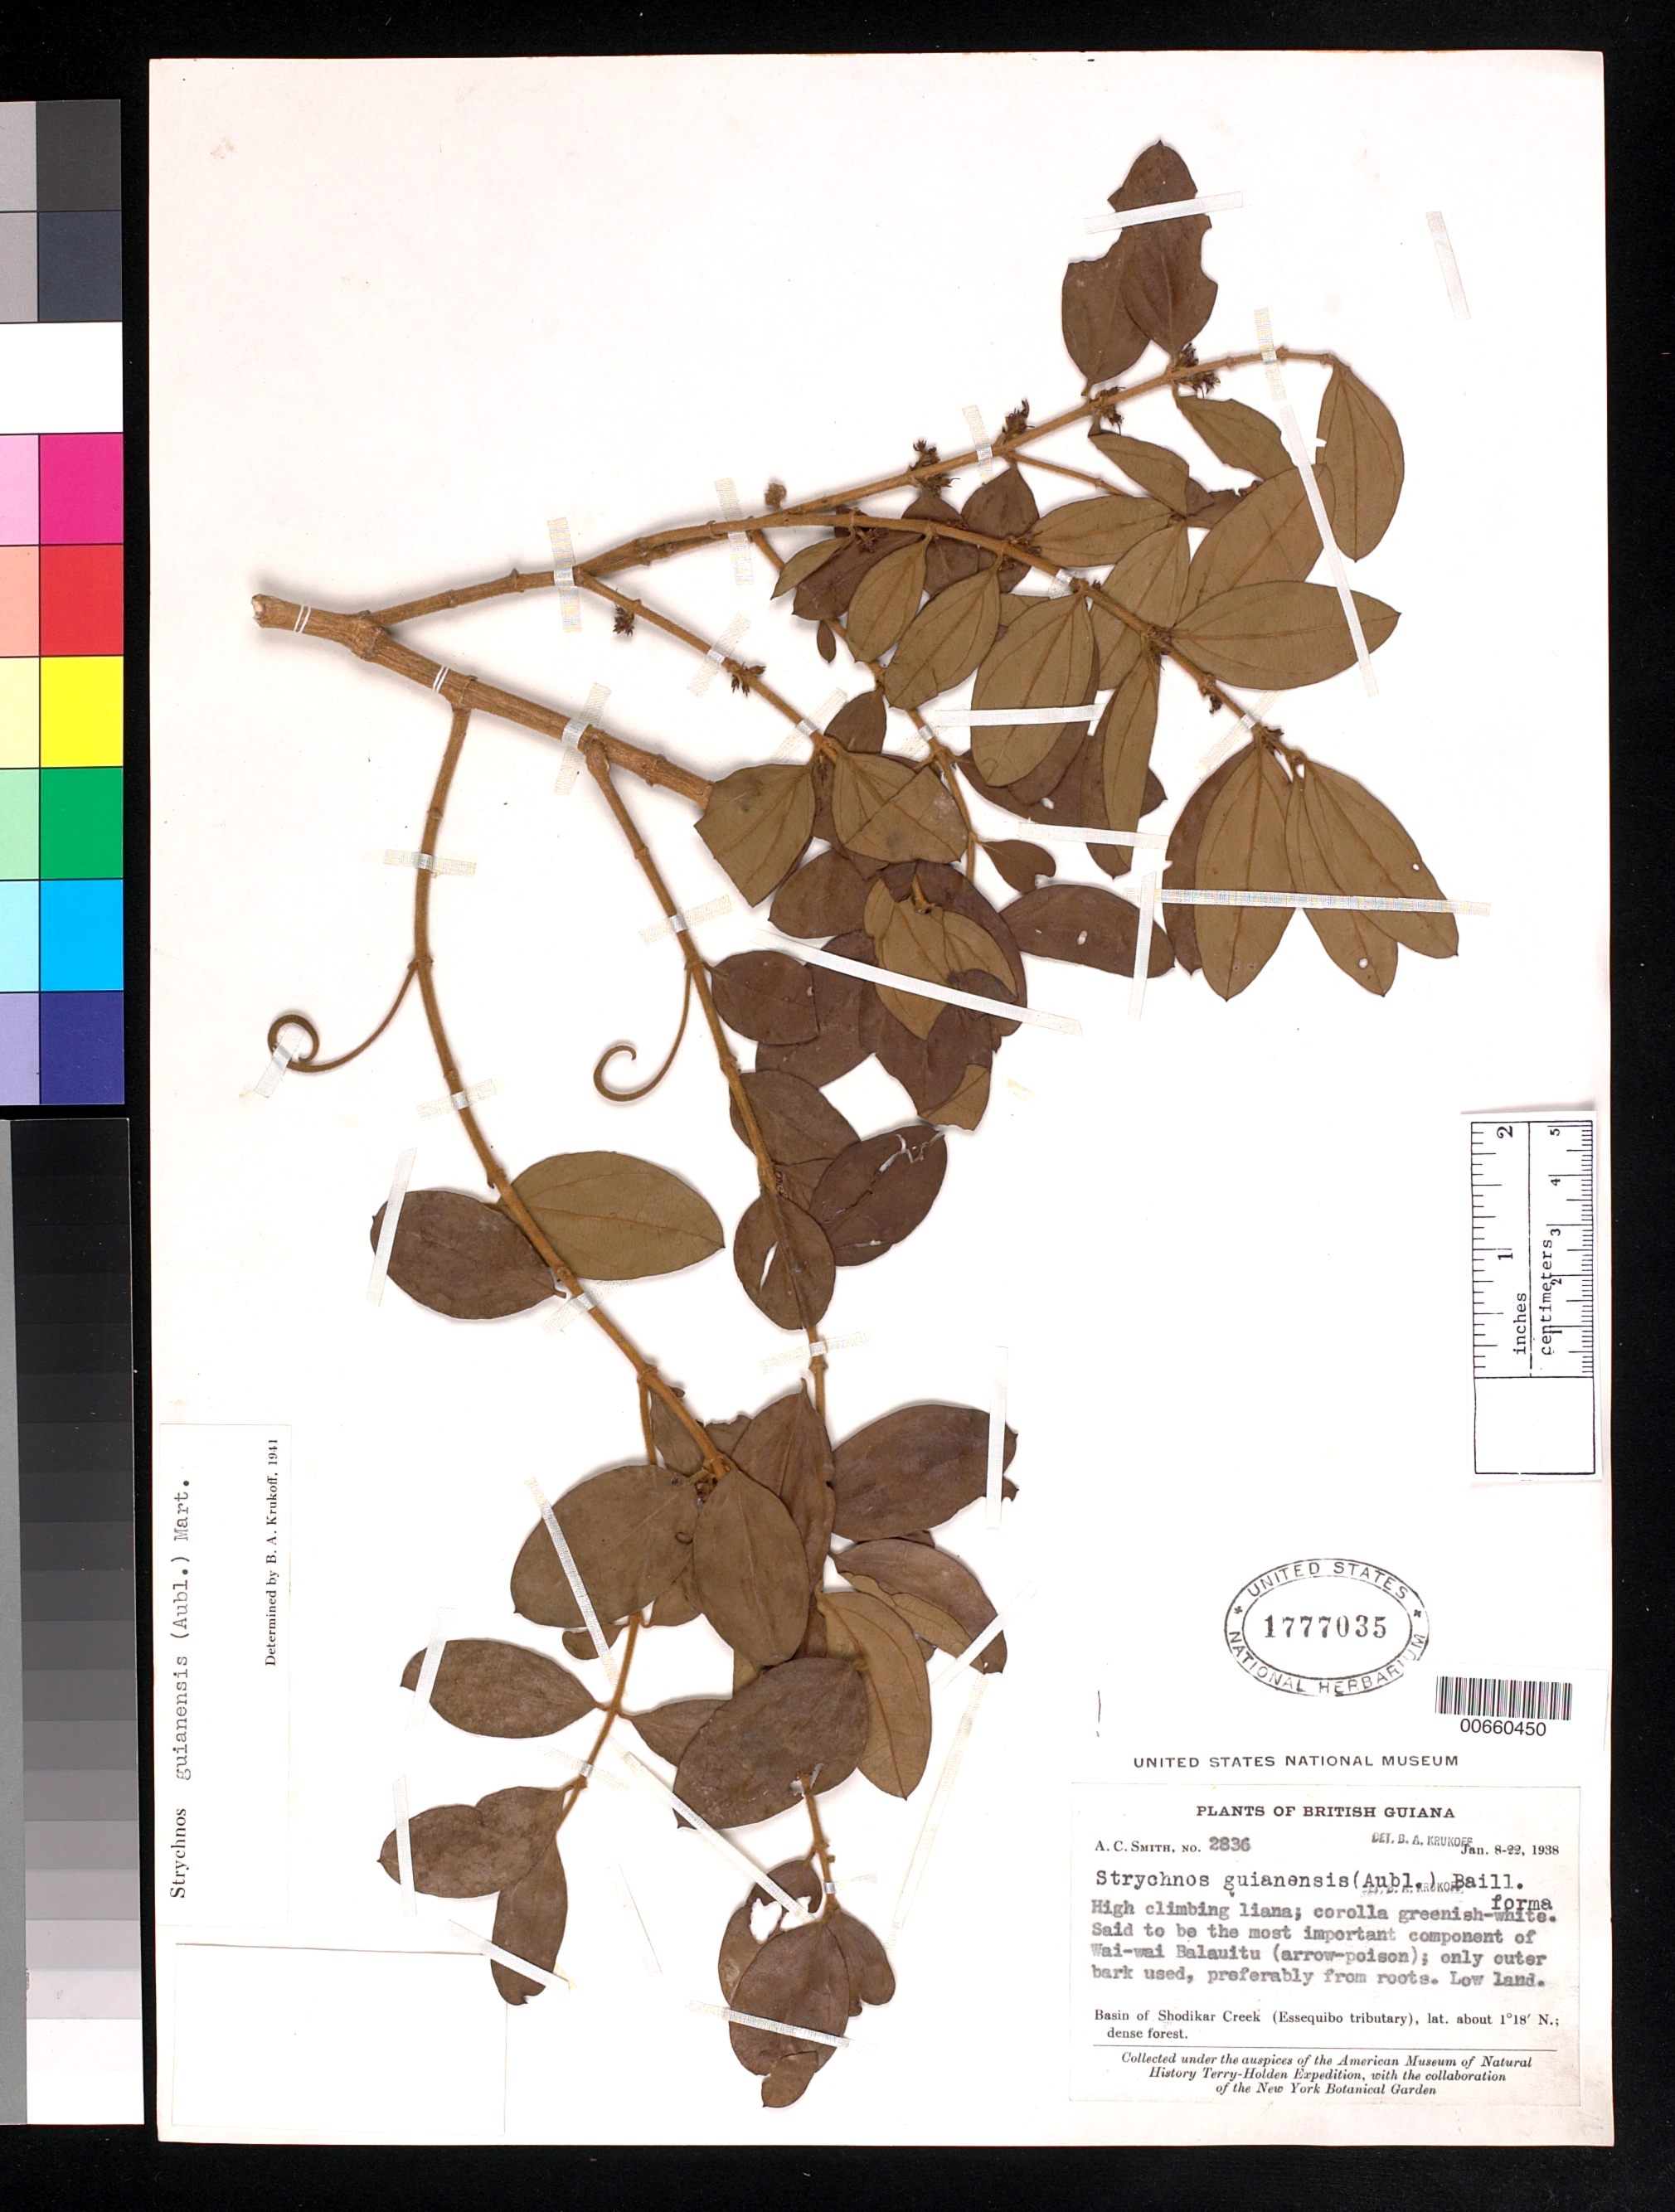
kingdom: Plantae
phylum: Tracheophyta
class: Magnoliopsida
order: Gentianales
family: Loganiaceae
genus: Strychnos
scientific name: Strychnos guianensis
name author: (Aubl.) Mart.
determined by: Krukoff, B. A.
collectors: A. C. Smith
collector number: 2836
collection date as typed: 8-Jan-38 to 22-Jan-38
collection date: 1938-01-08/1938-01-22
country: Guyana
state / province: U. Takutu-U. Essequibo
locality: Shodikar Creek, basin of (Essequibo tributary), Akarai Mts.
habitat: Dense forest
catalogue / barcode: US 1777035